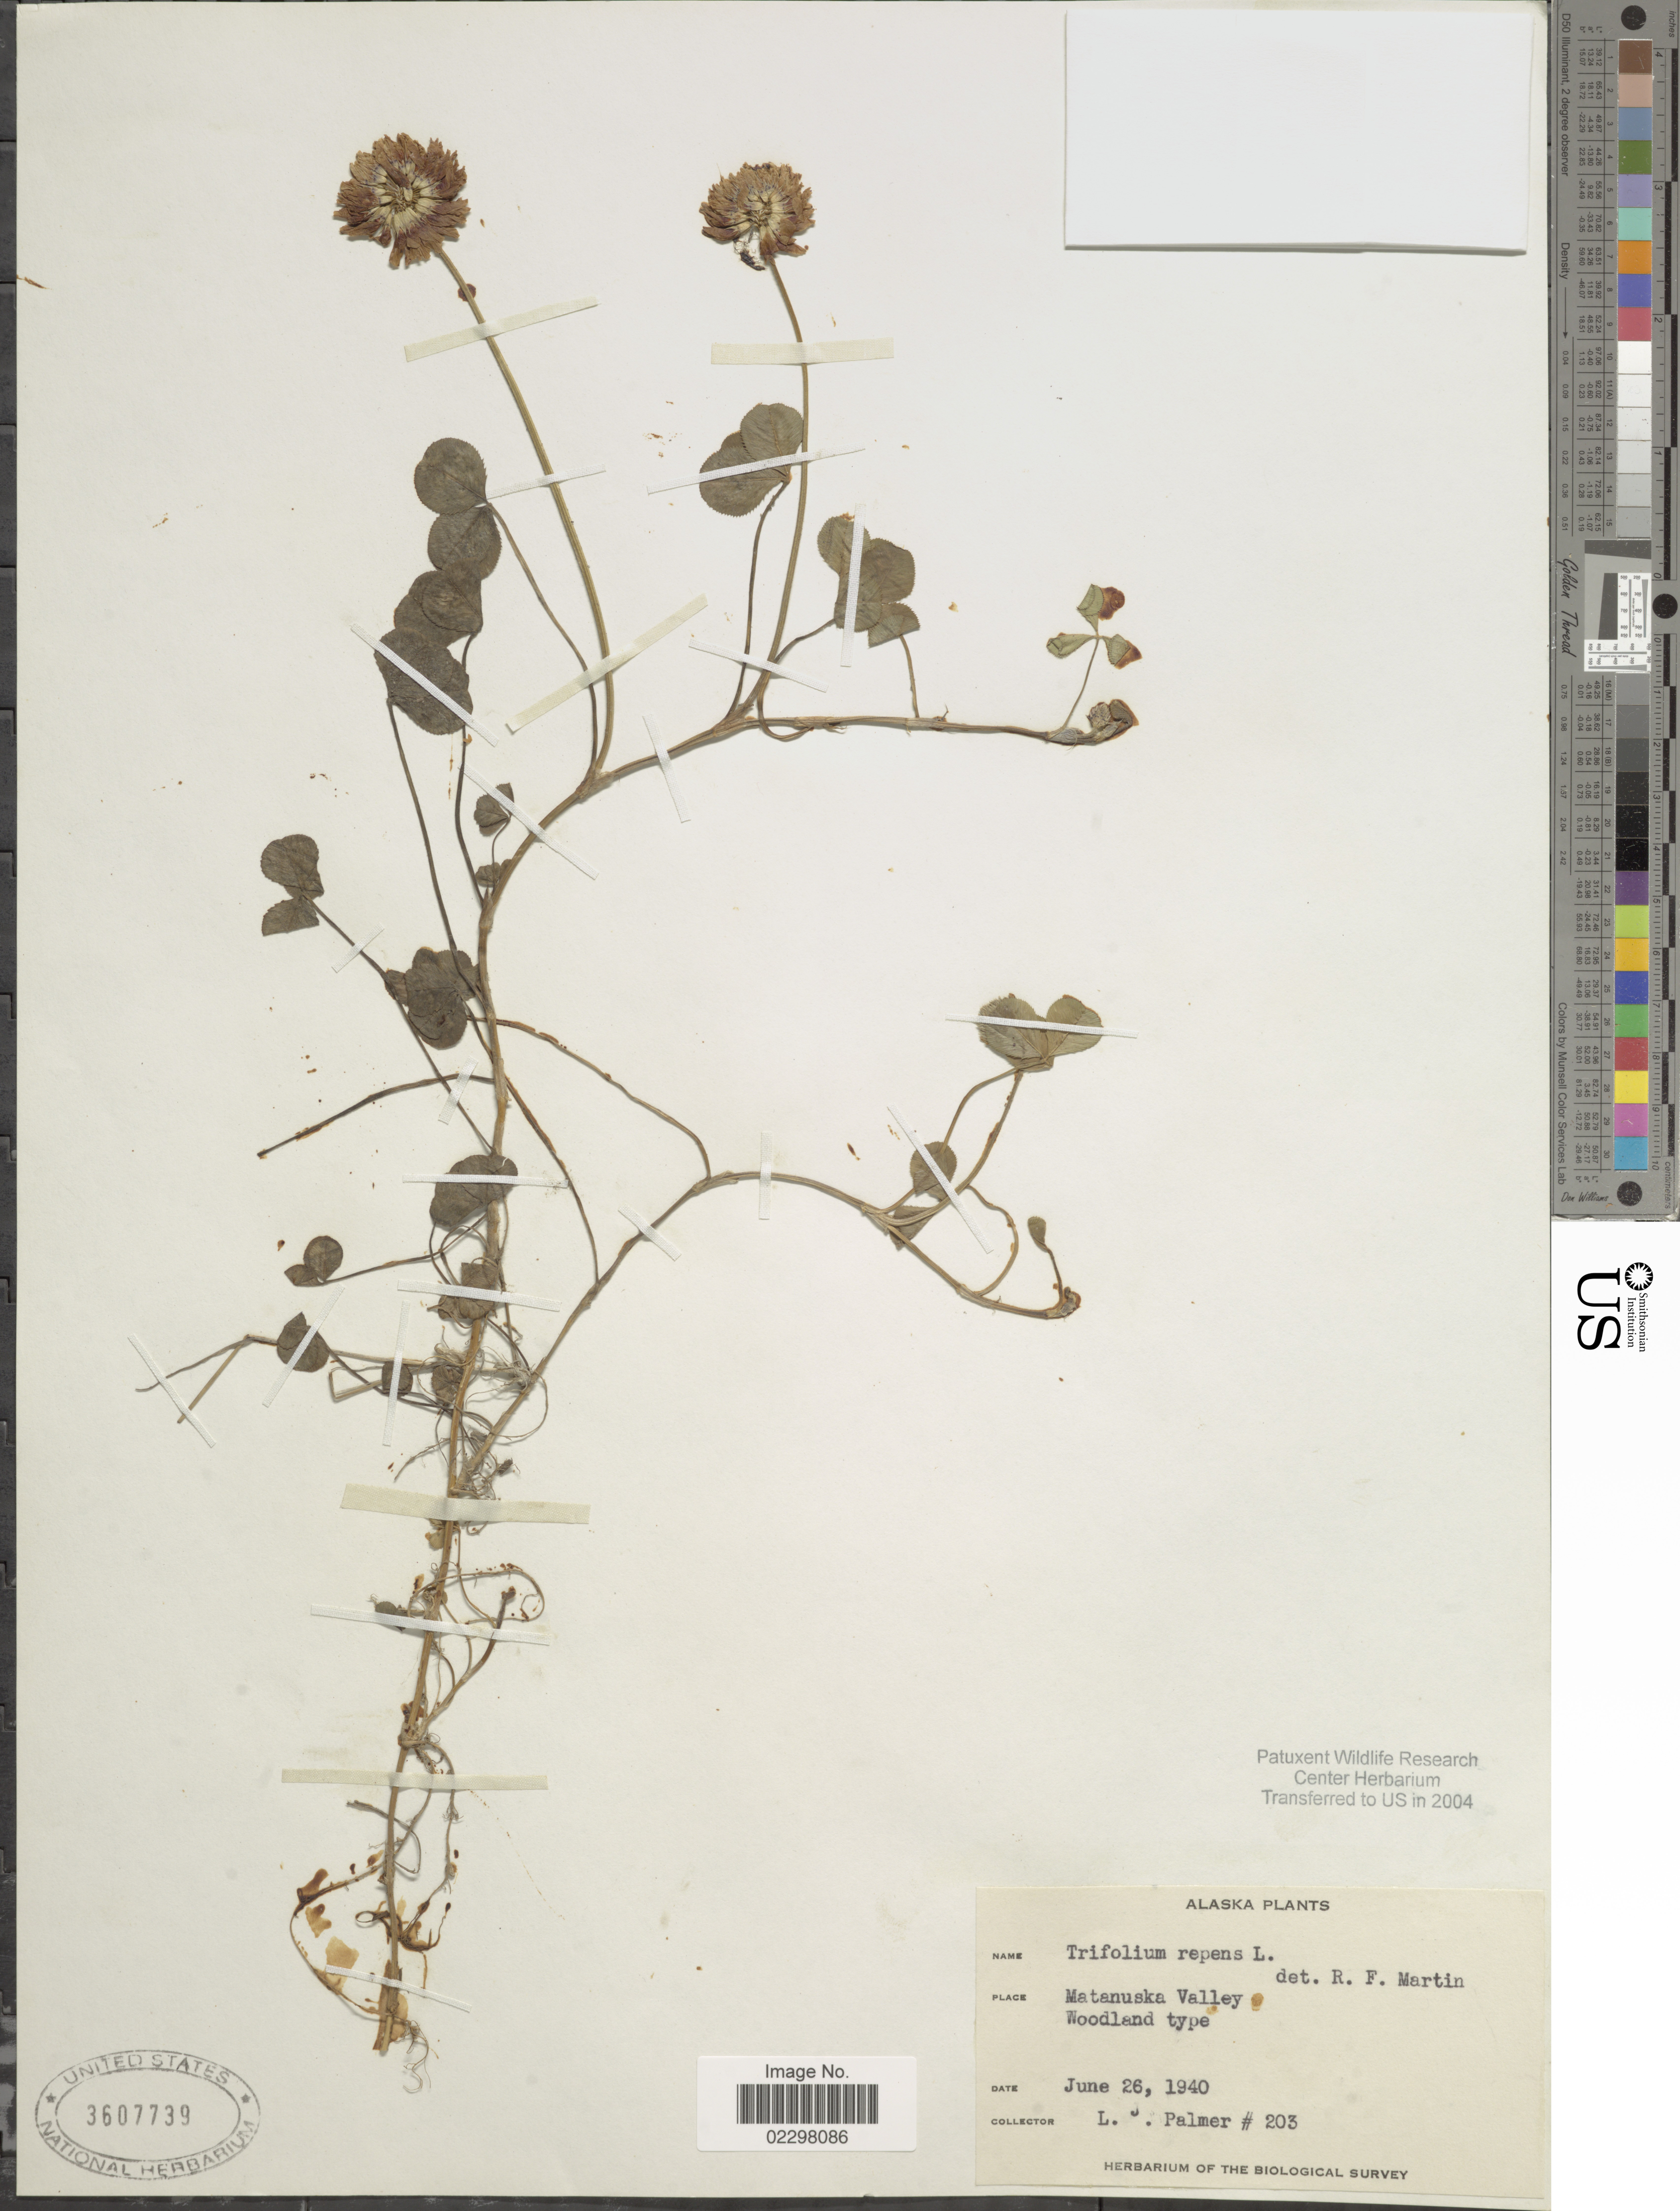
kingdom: Plantae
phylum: Tracheophyta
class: Magnoliopsida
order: Fabales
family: Fabaceae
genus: Trifolium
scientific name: Trifolium repens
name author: L.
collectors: L. J. Palmer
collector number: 203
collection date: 1940-06-26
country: United States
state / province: Alaska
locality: Matanuska Valley, Woodland type.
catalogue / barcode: US 3607739